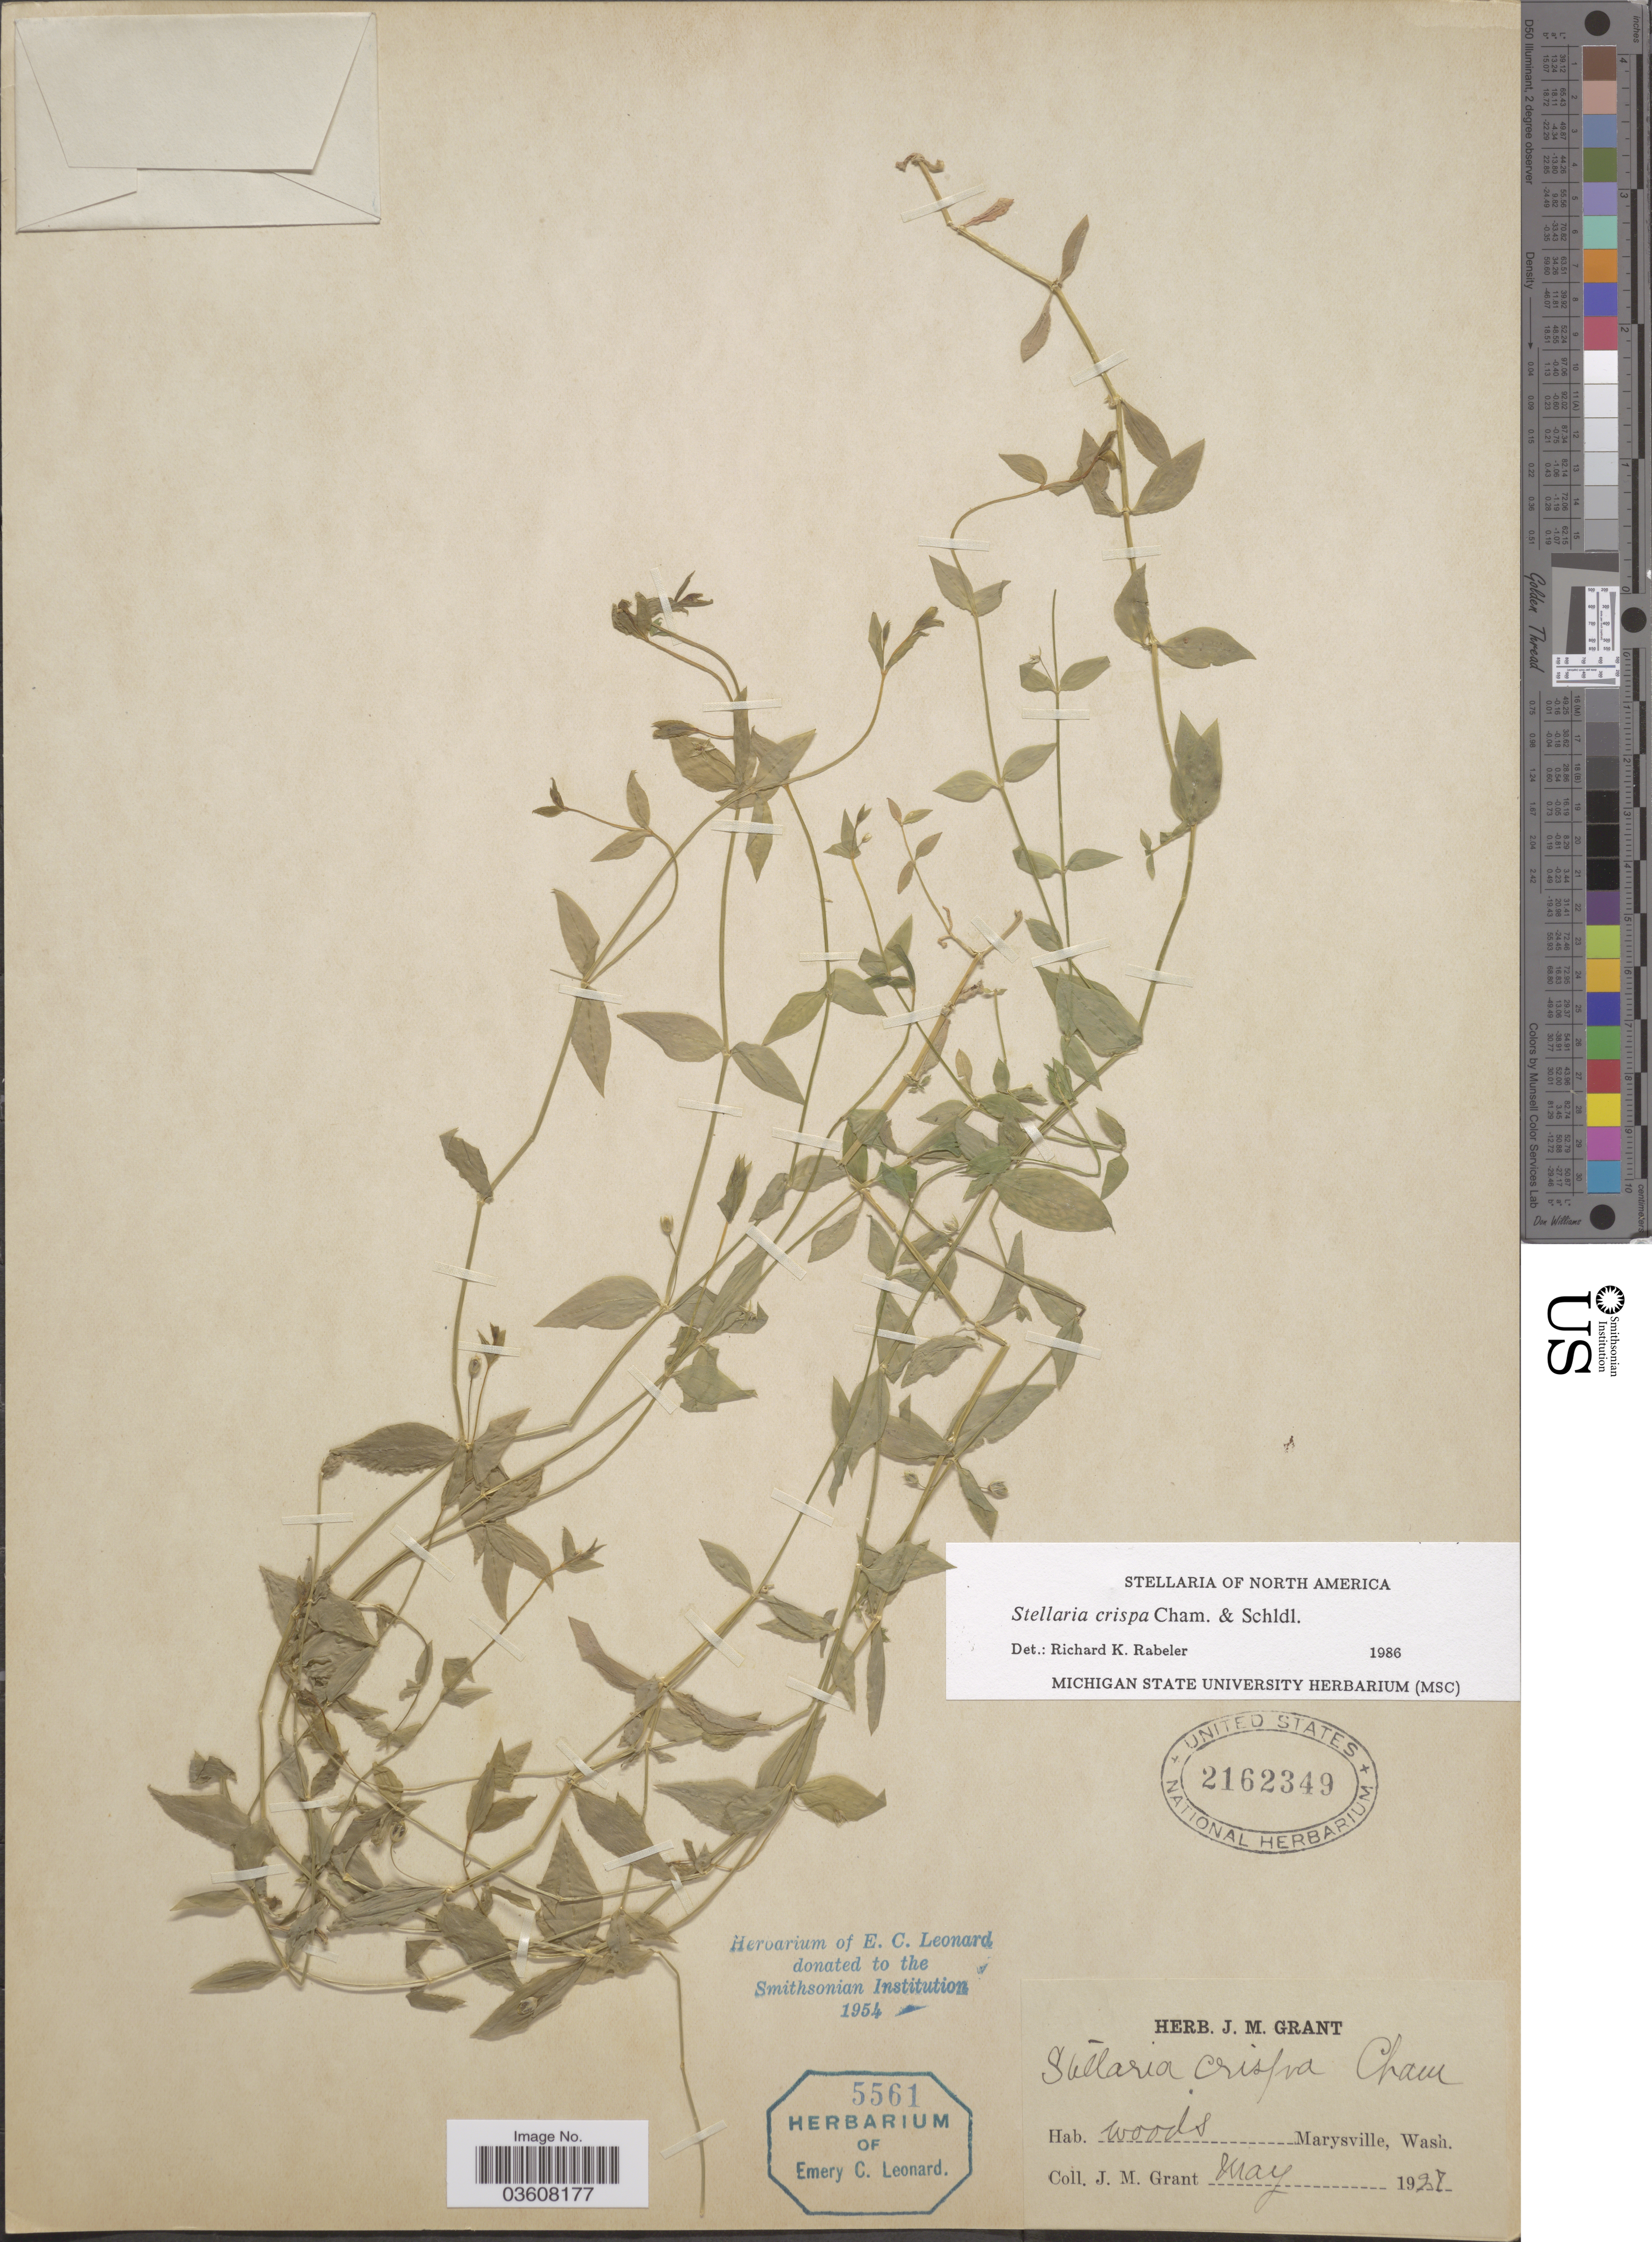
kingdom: Plantae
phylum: Tracheophyta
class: Magnoliopsida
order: Caryophyllales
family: Caryophyllaceae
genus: Stellaria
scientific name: Stellaria crispa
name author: Cham. & Schltdl.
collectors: J. M. Grant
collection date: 1927-05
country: United States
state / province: Washington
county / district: Snohomish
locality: Marysville.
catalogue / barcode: US 2162349